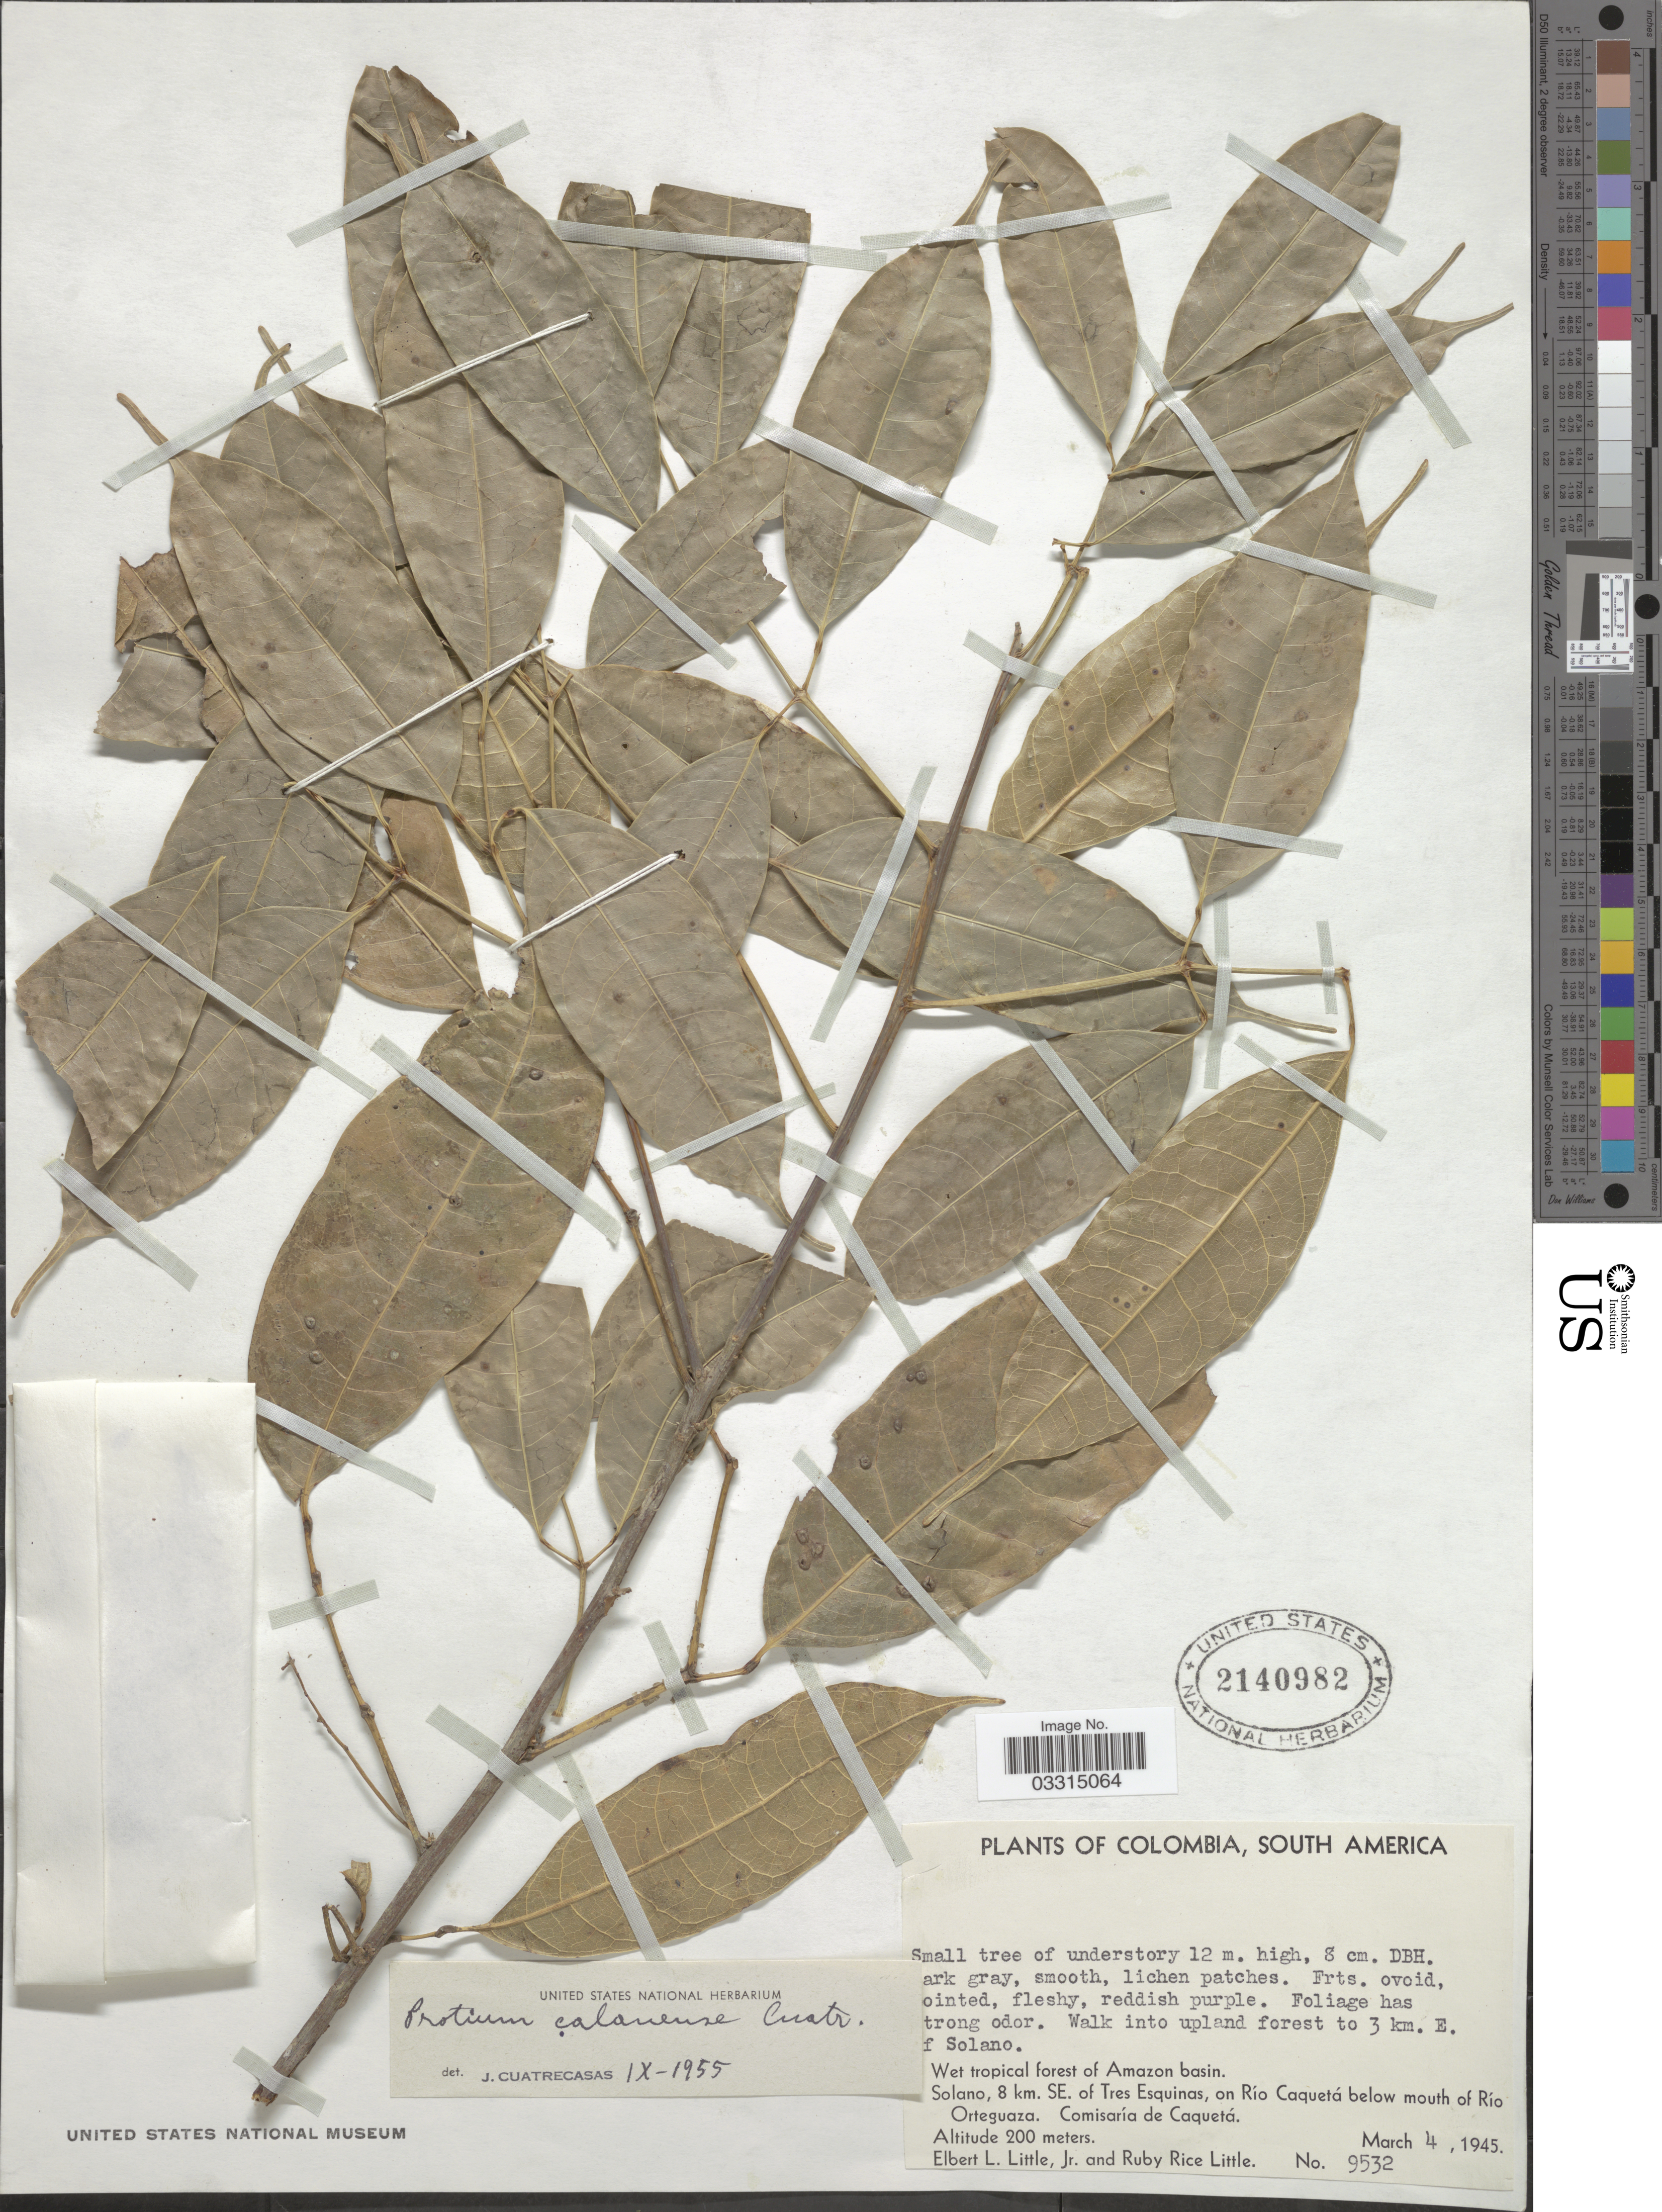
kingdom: Plantae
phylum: Tracheophyta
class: Magnoliopsida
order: Sapindales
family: Burseraceae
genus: Protium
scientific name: Protium calanense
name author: Cuatrec.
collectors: E. L. Little & R. R. Little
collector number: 9532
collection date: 1945-03-04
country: Colombia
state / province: Caquetá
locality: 3 km. E. of Solano. Amazon basin. Solano, 8 km. SE. of Tres Esquinas, on Río Caquetá below mouth of Río Orteguaza. Comisaría de Caquetá.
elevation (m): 200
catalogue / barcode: US 2140982